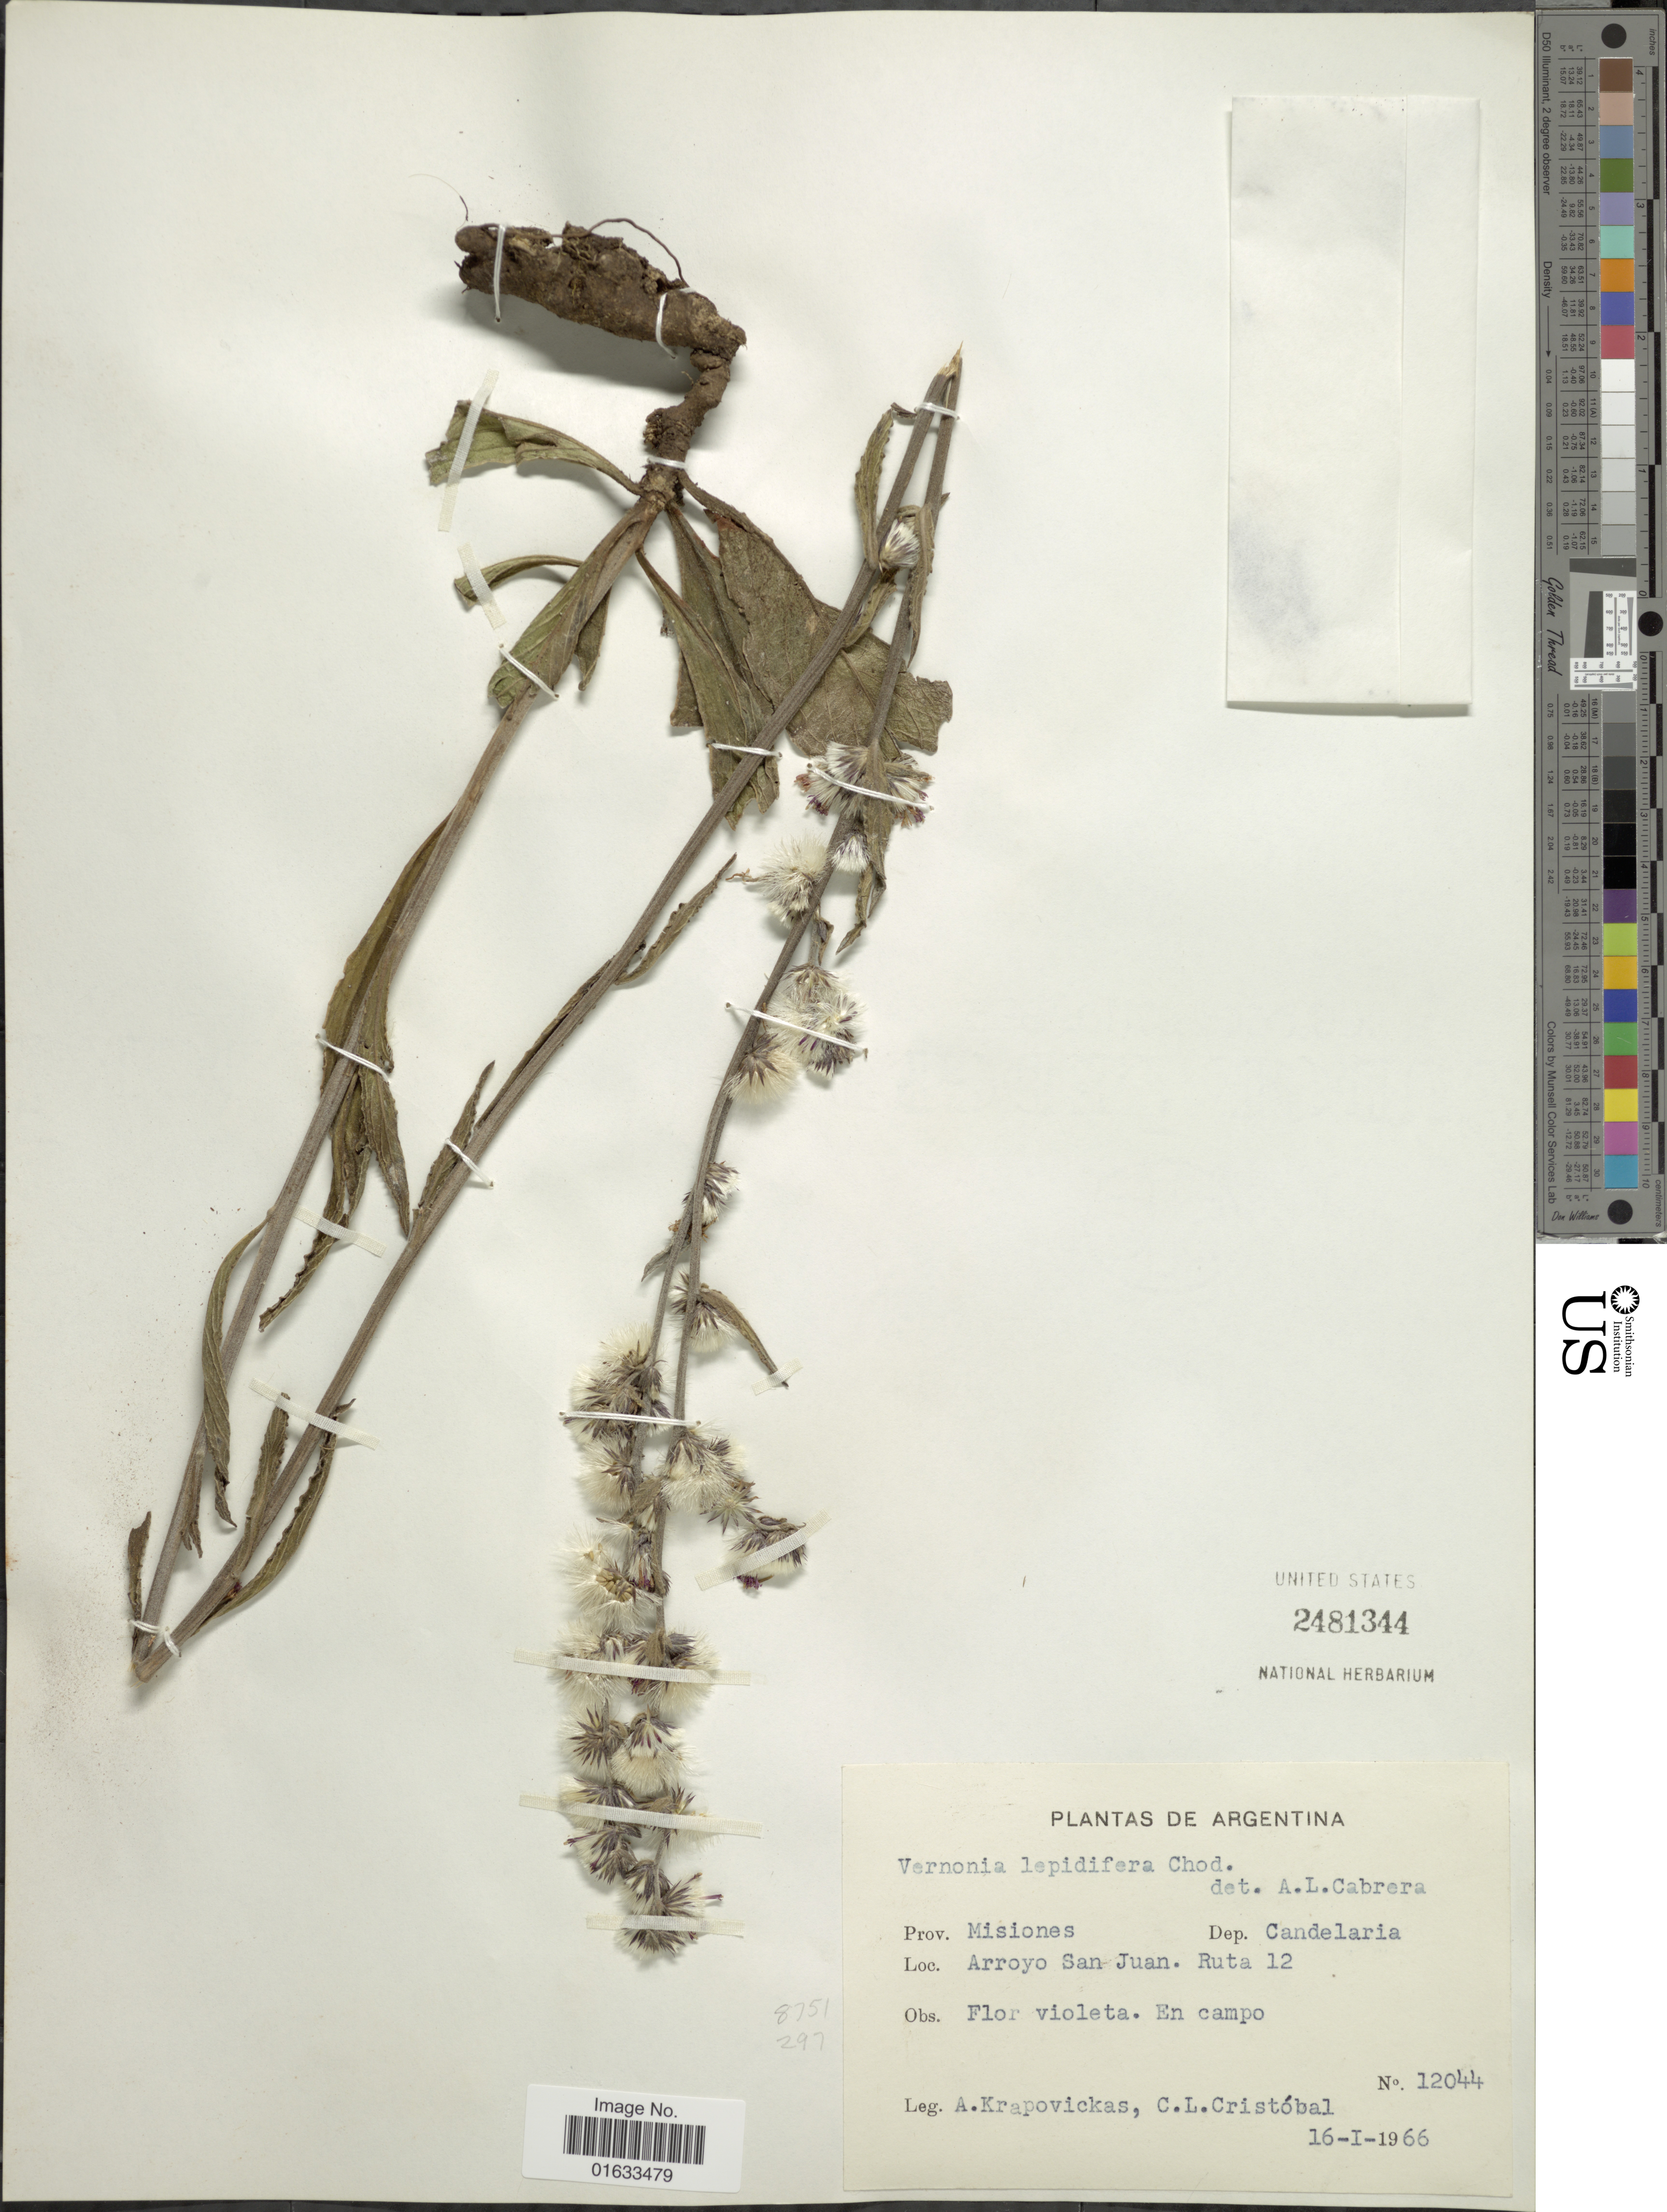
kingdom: Plantae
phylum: Tracheophyta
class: Magnoliopsida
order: Asterales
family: Asteraceae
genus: Chrysolaena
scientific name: Chrysolaena propinqua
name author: (Hieron.) H. Rob.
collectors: A. Krapovickas & C. L. Cristóbal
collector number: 12044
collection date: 1966-01-16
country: Argentina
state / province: Misiones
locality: Prov. Misiones, Dep. Candelaria, Arroyo San Juan, Ruta 12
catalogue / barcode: US 2481344